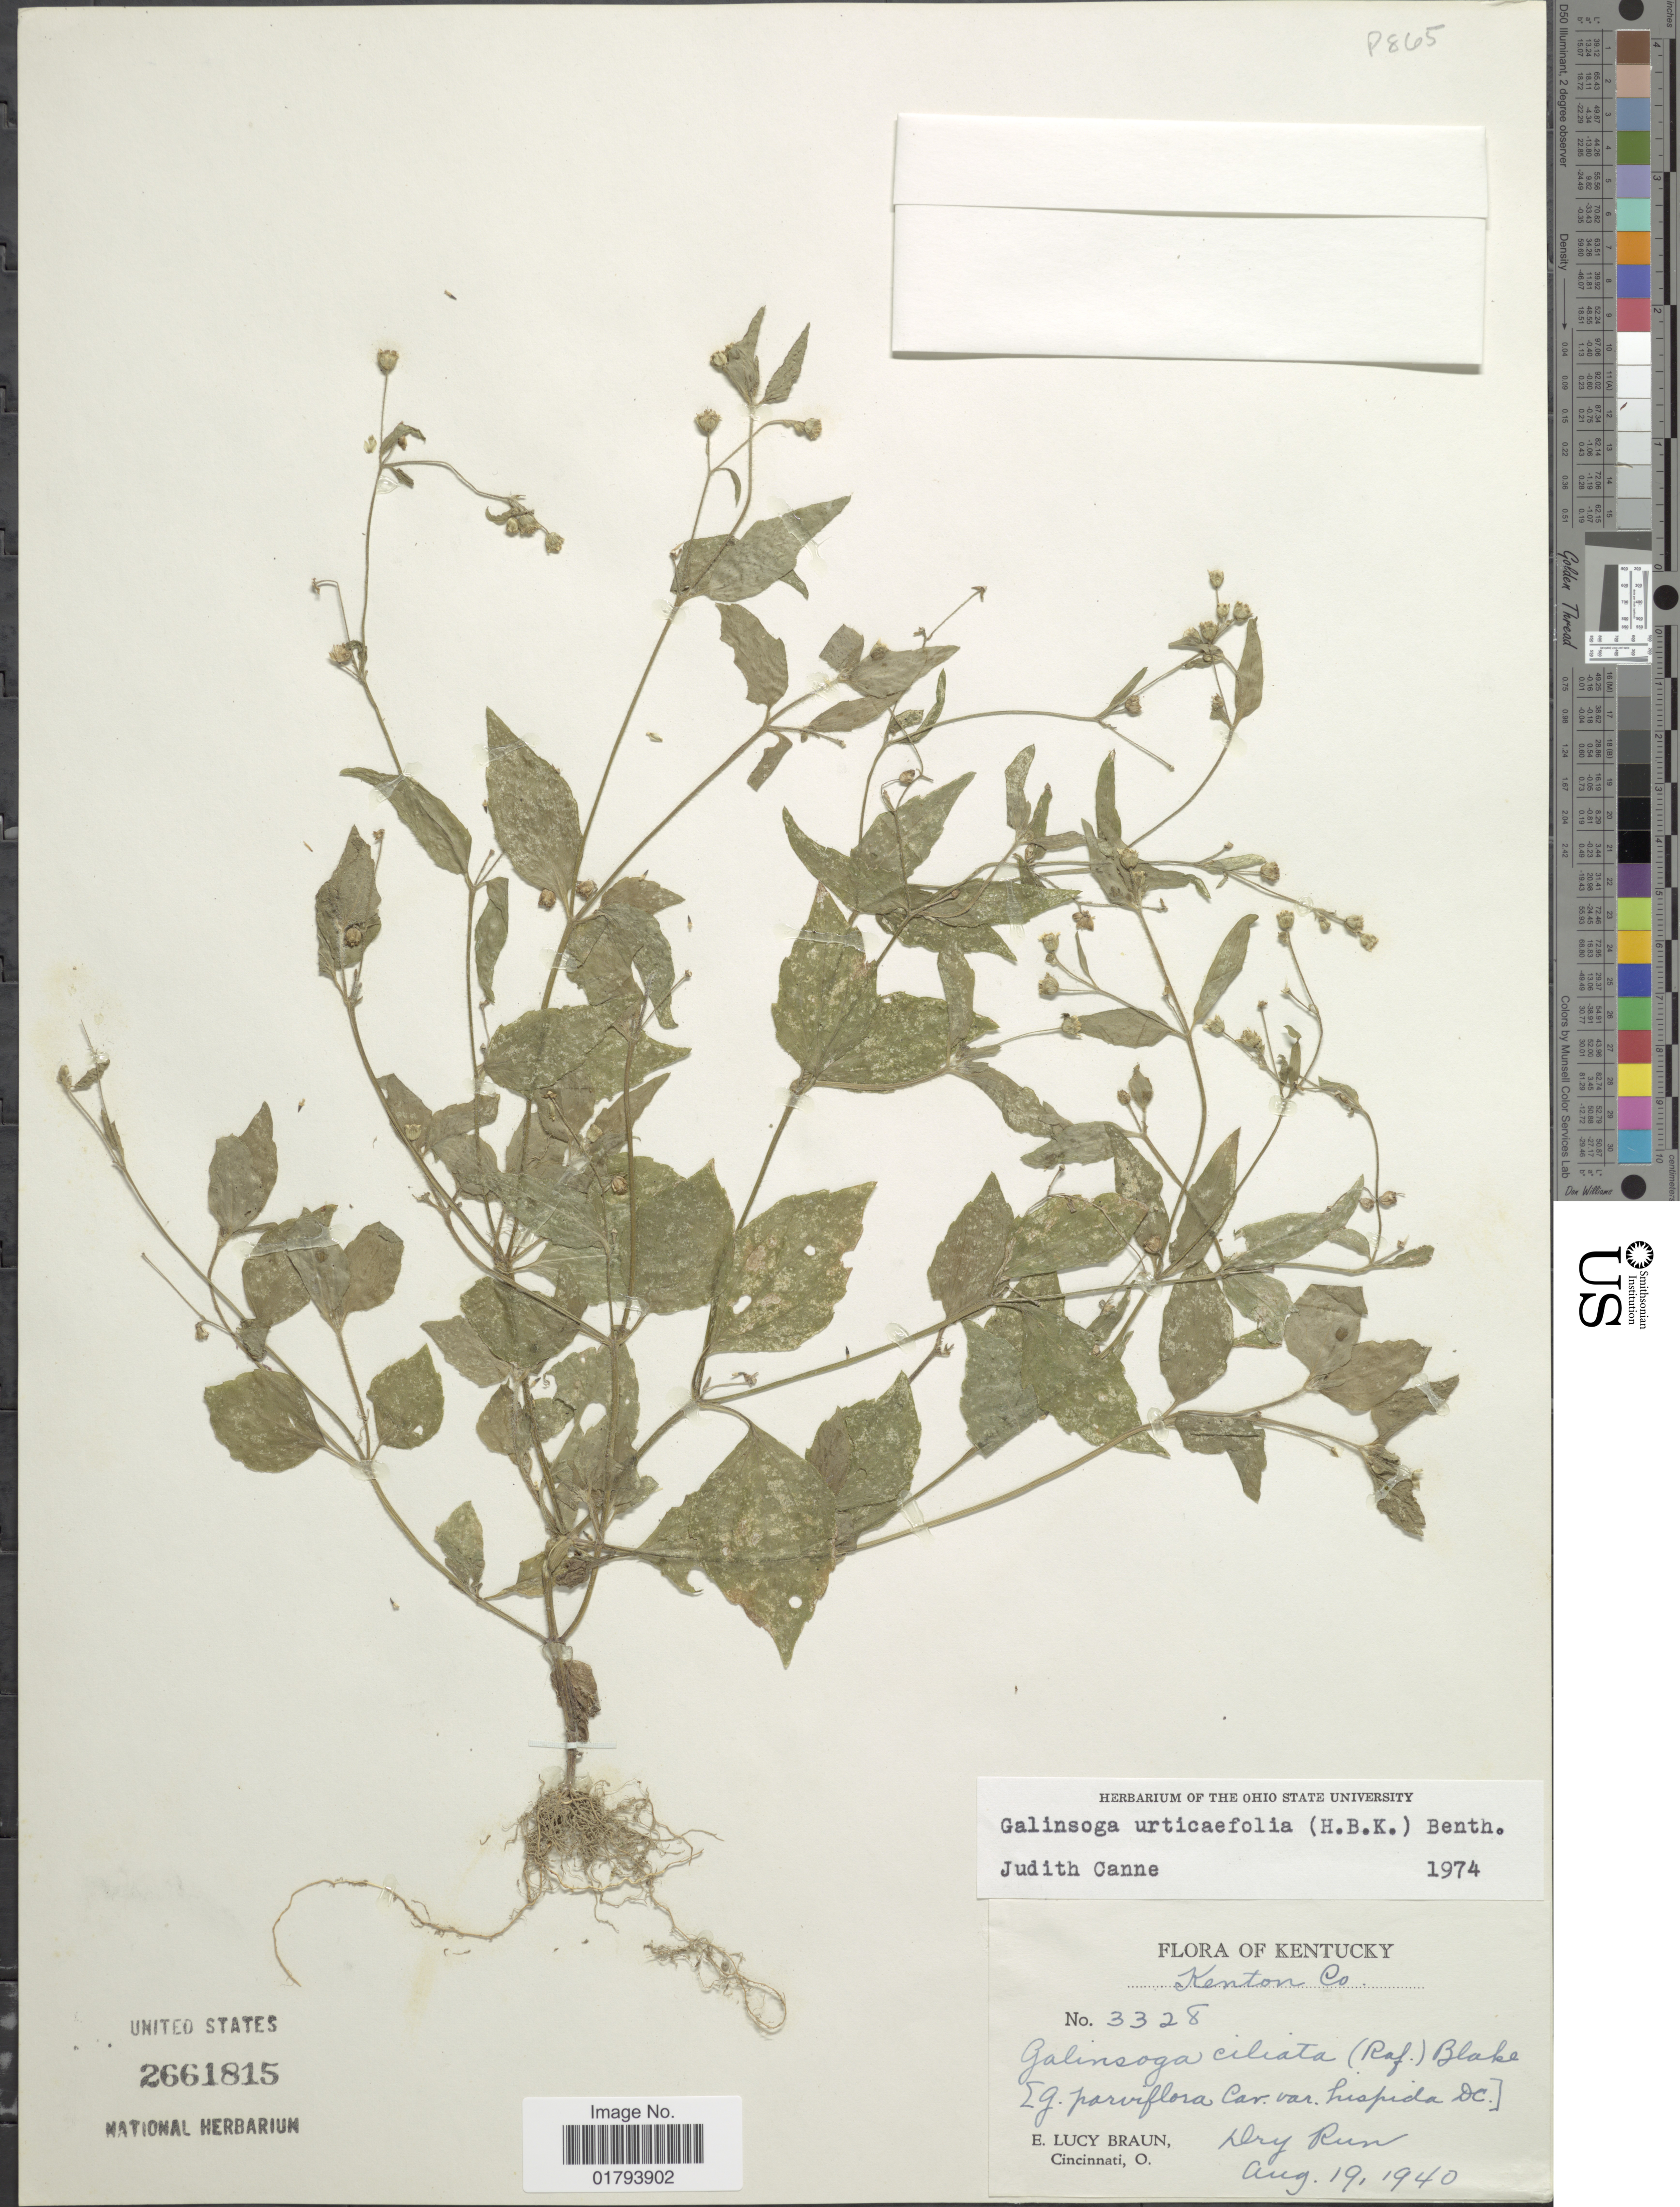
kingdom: Plantae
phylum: Tracheophyta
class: Magnoliopsida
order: Asterales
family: Asteraceae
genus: Galinsoga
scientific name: Galinsoga urticaefolia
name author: Ruiz & Pav.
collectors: E. L. Braun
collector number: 3328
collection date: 1940-08-19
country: United States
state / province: Kentucky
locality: Kenton Co.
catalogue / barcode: US 2661815